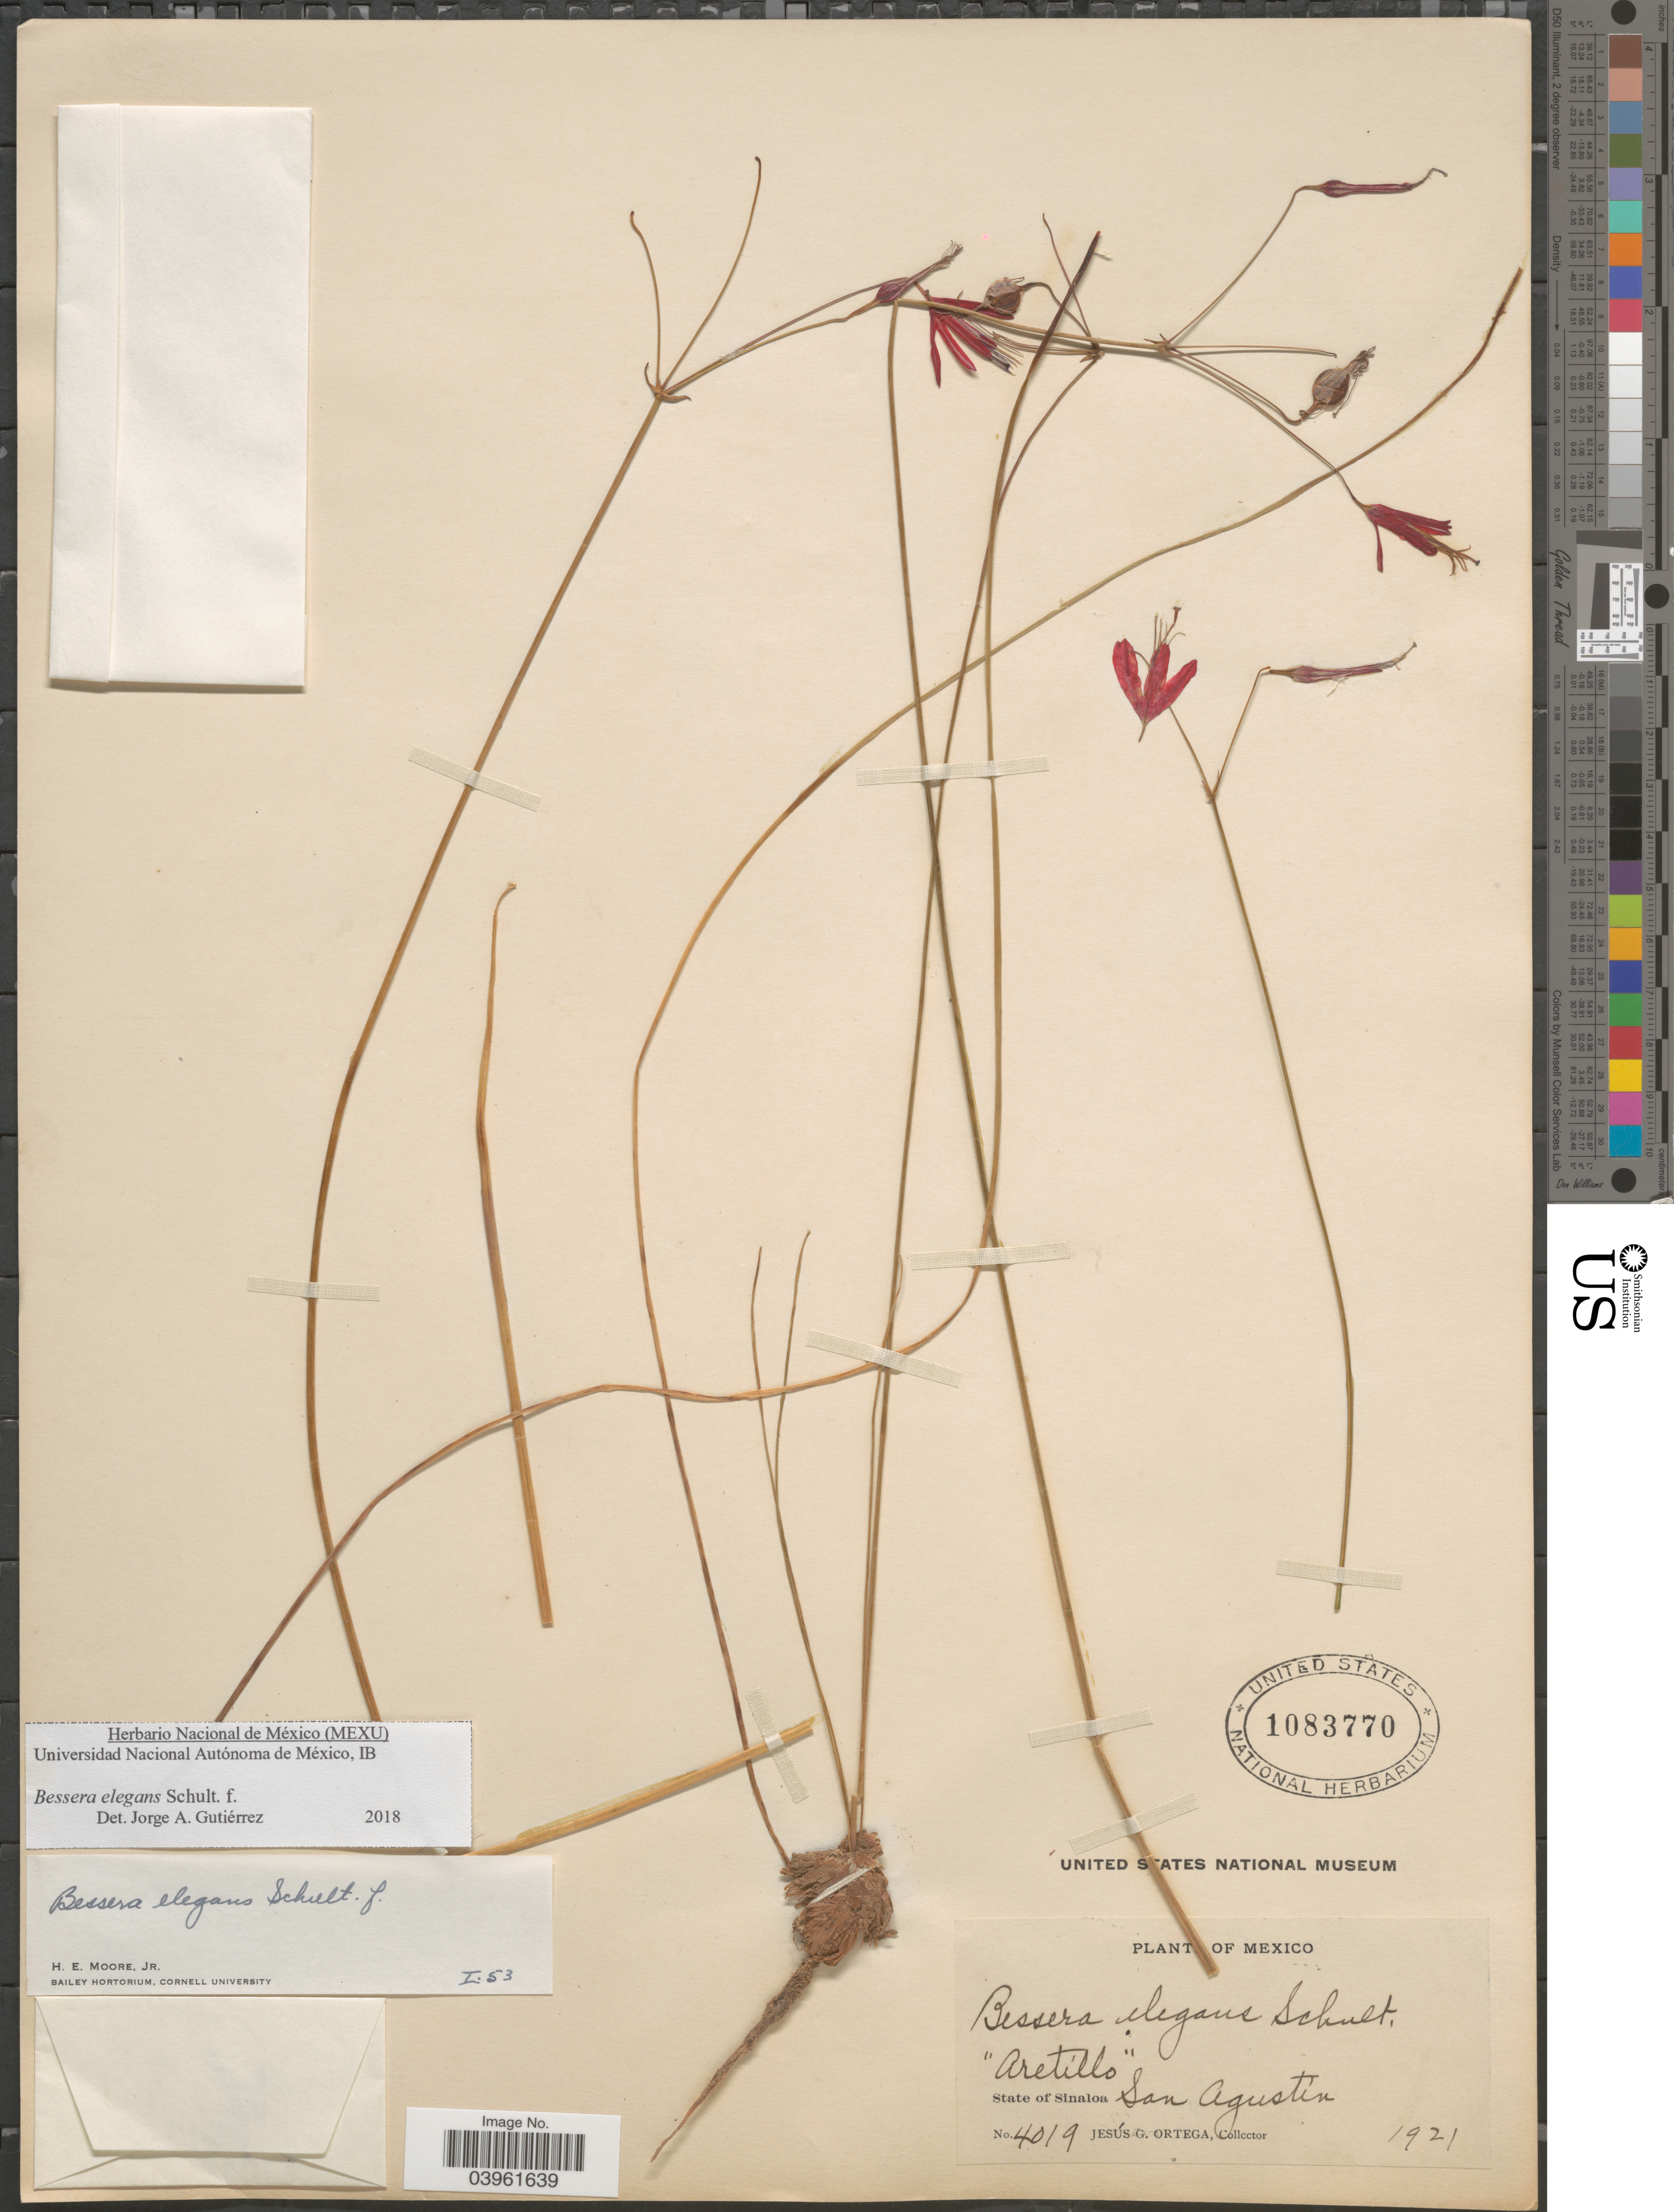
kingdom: Plantae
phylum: Tracheophyta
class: Liliopsida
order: Asparagales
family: Asparagaceae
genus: Bessera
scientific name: Bessera elegans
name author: Schult. f.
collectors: J. Ortega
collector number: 4019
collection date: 1921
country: Mexico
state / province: Sinaloa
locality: San Agustín.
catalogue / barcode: US 1083770